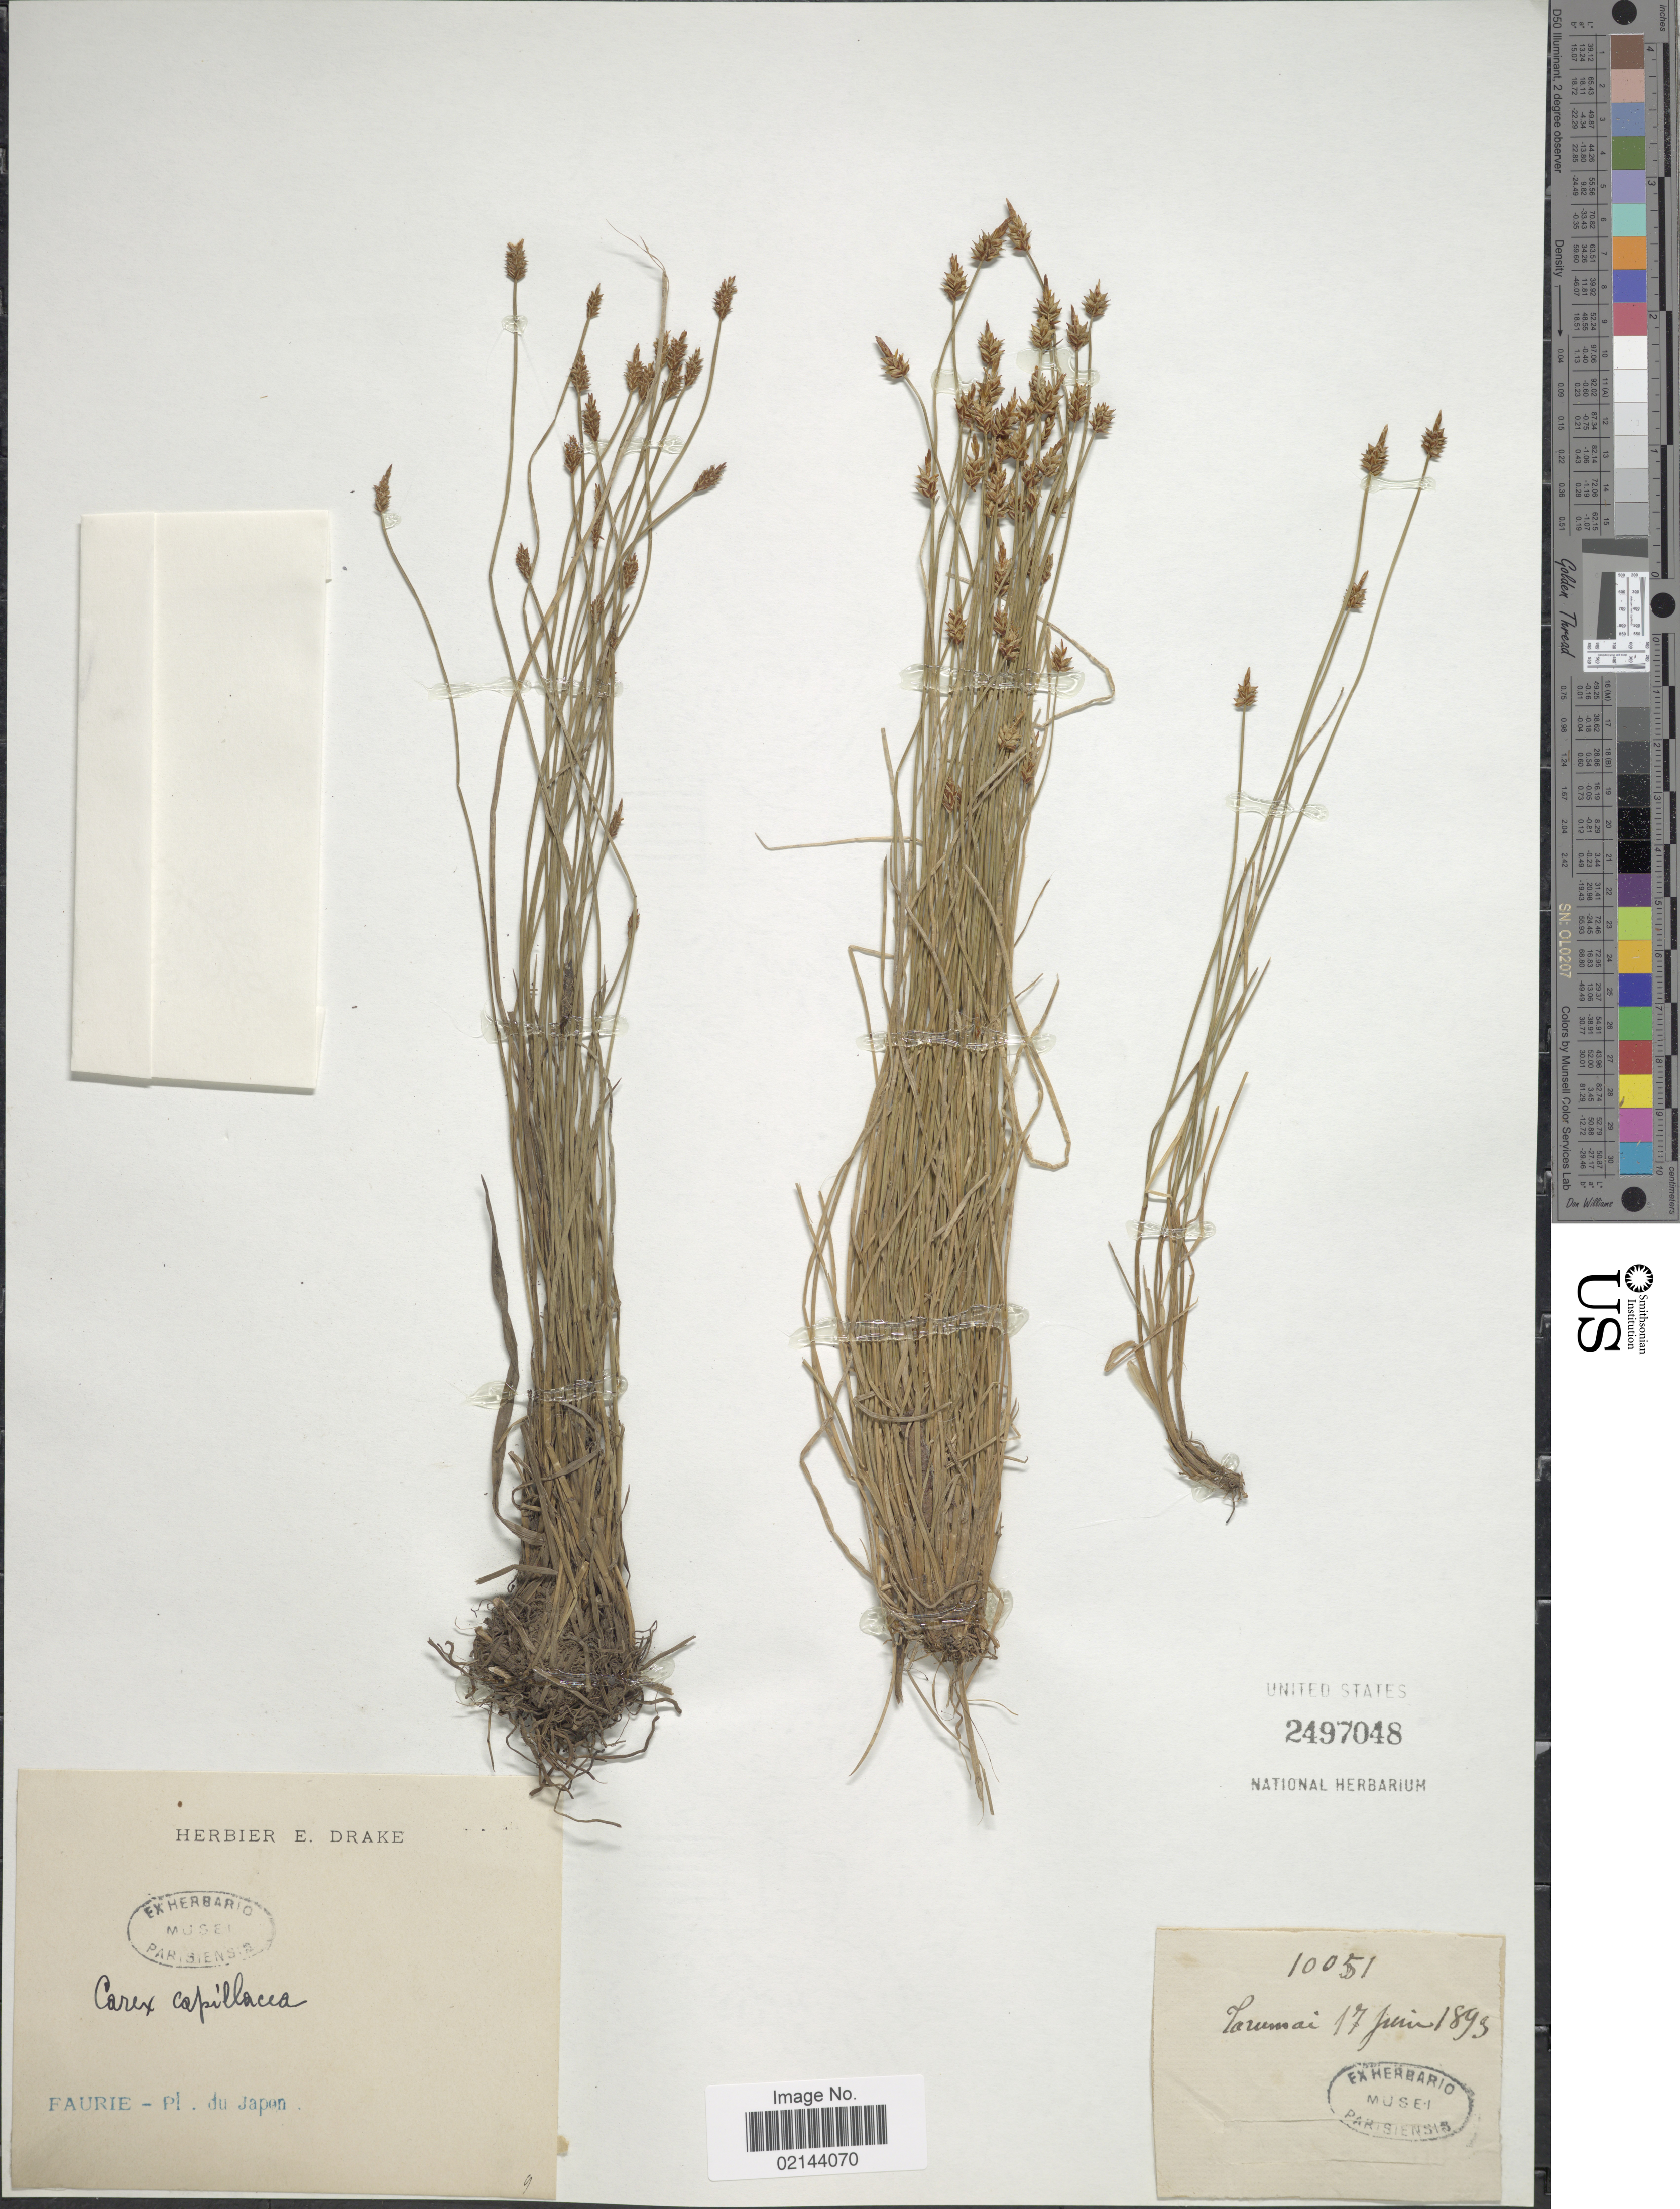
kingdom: Plantae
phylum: Tracheophyta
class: Liliopsida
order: Poales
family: Cyperaceae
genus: Carex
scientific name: Carex capillacea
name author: Boott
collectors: -. Faurie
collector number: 10051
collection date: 1893-06-17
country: Japan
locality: Tarumai.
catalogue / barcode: US 2497048